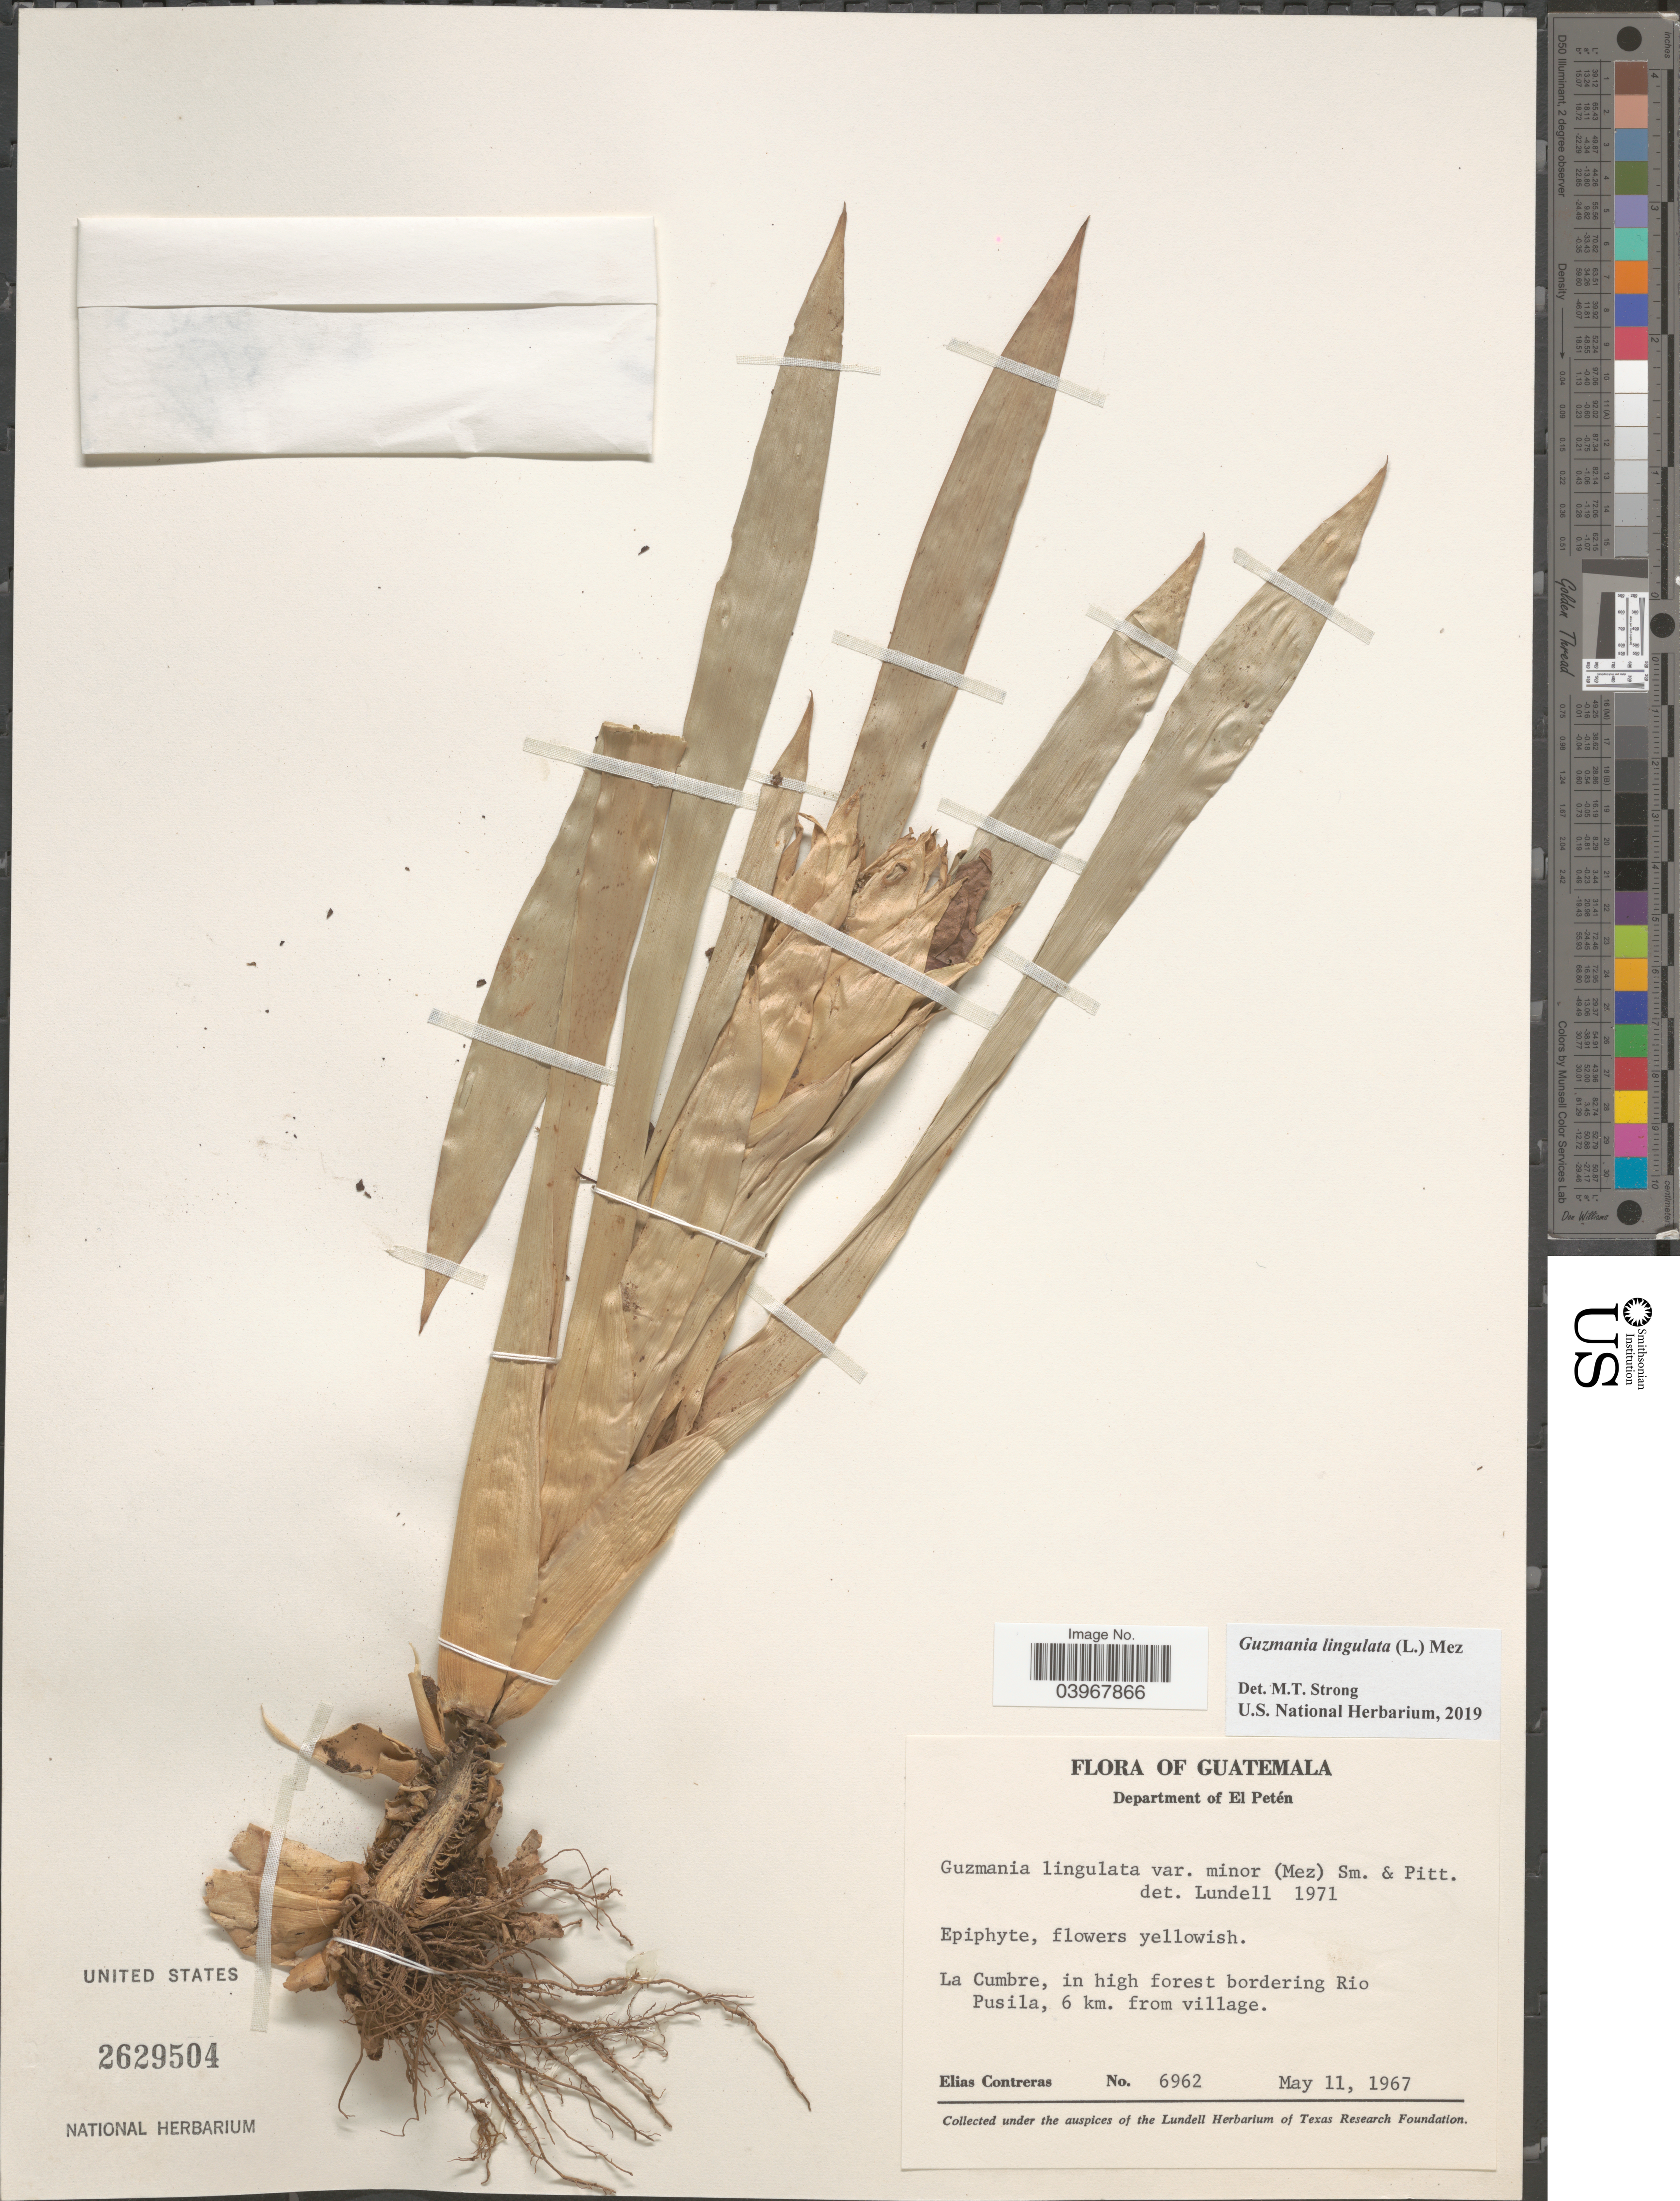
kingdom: Plantae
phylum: Tracheophyta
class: Liliopsida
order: Poales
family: Bromeliaceae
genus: Guzmania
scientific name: Guzmania lingulata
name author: (L.) Mez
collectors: E. Contreras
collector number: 6962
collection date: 1967-05-11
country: Guatemala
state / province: El Peten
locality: Department of El Petén. La Cumbre, in high forest bordering Rio Pusila, 6 km. from village.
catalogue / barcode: US 2629504